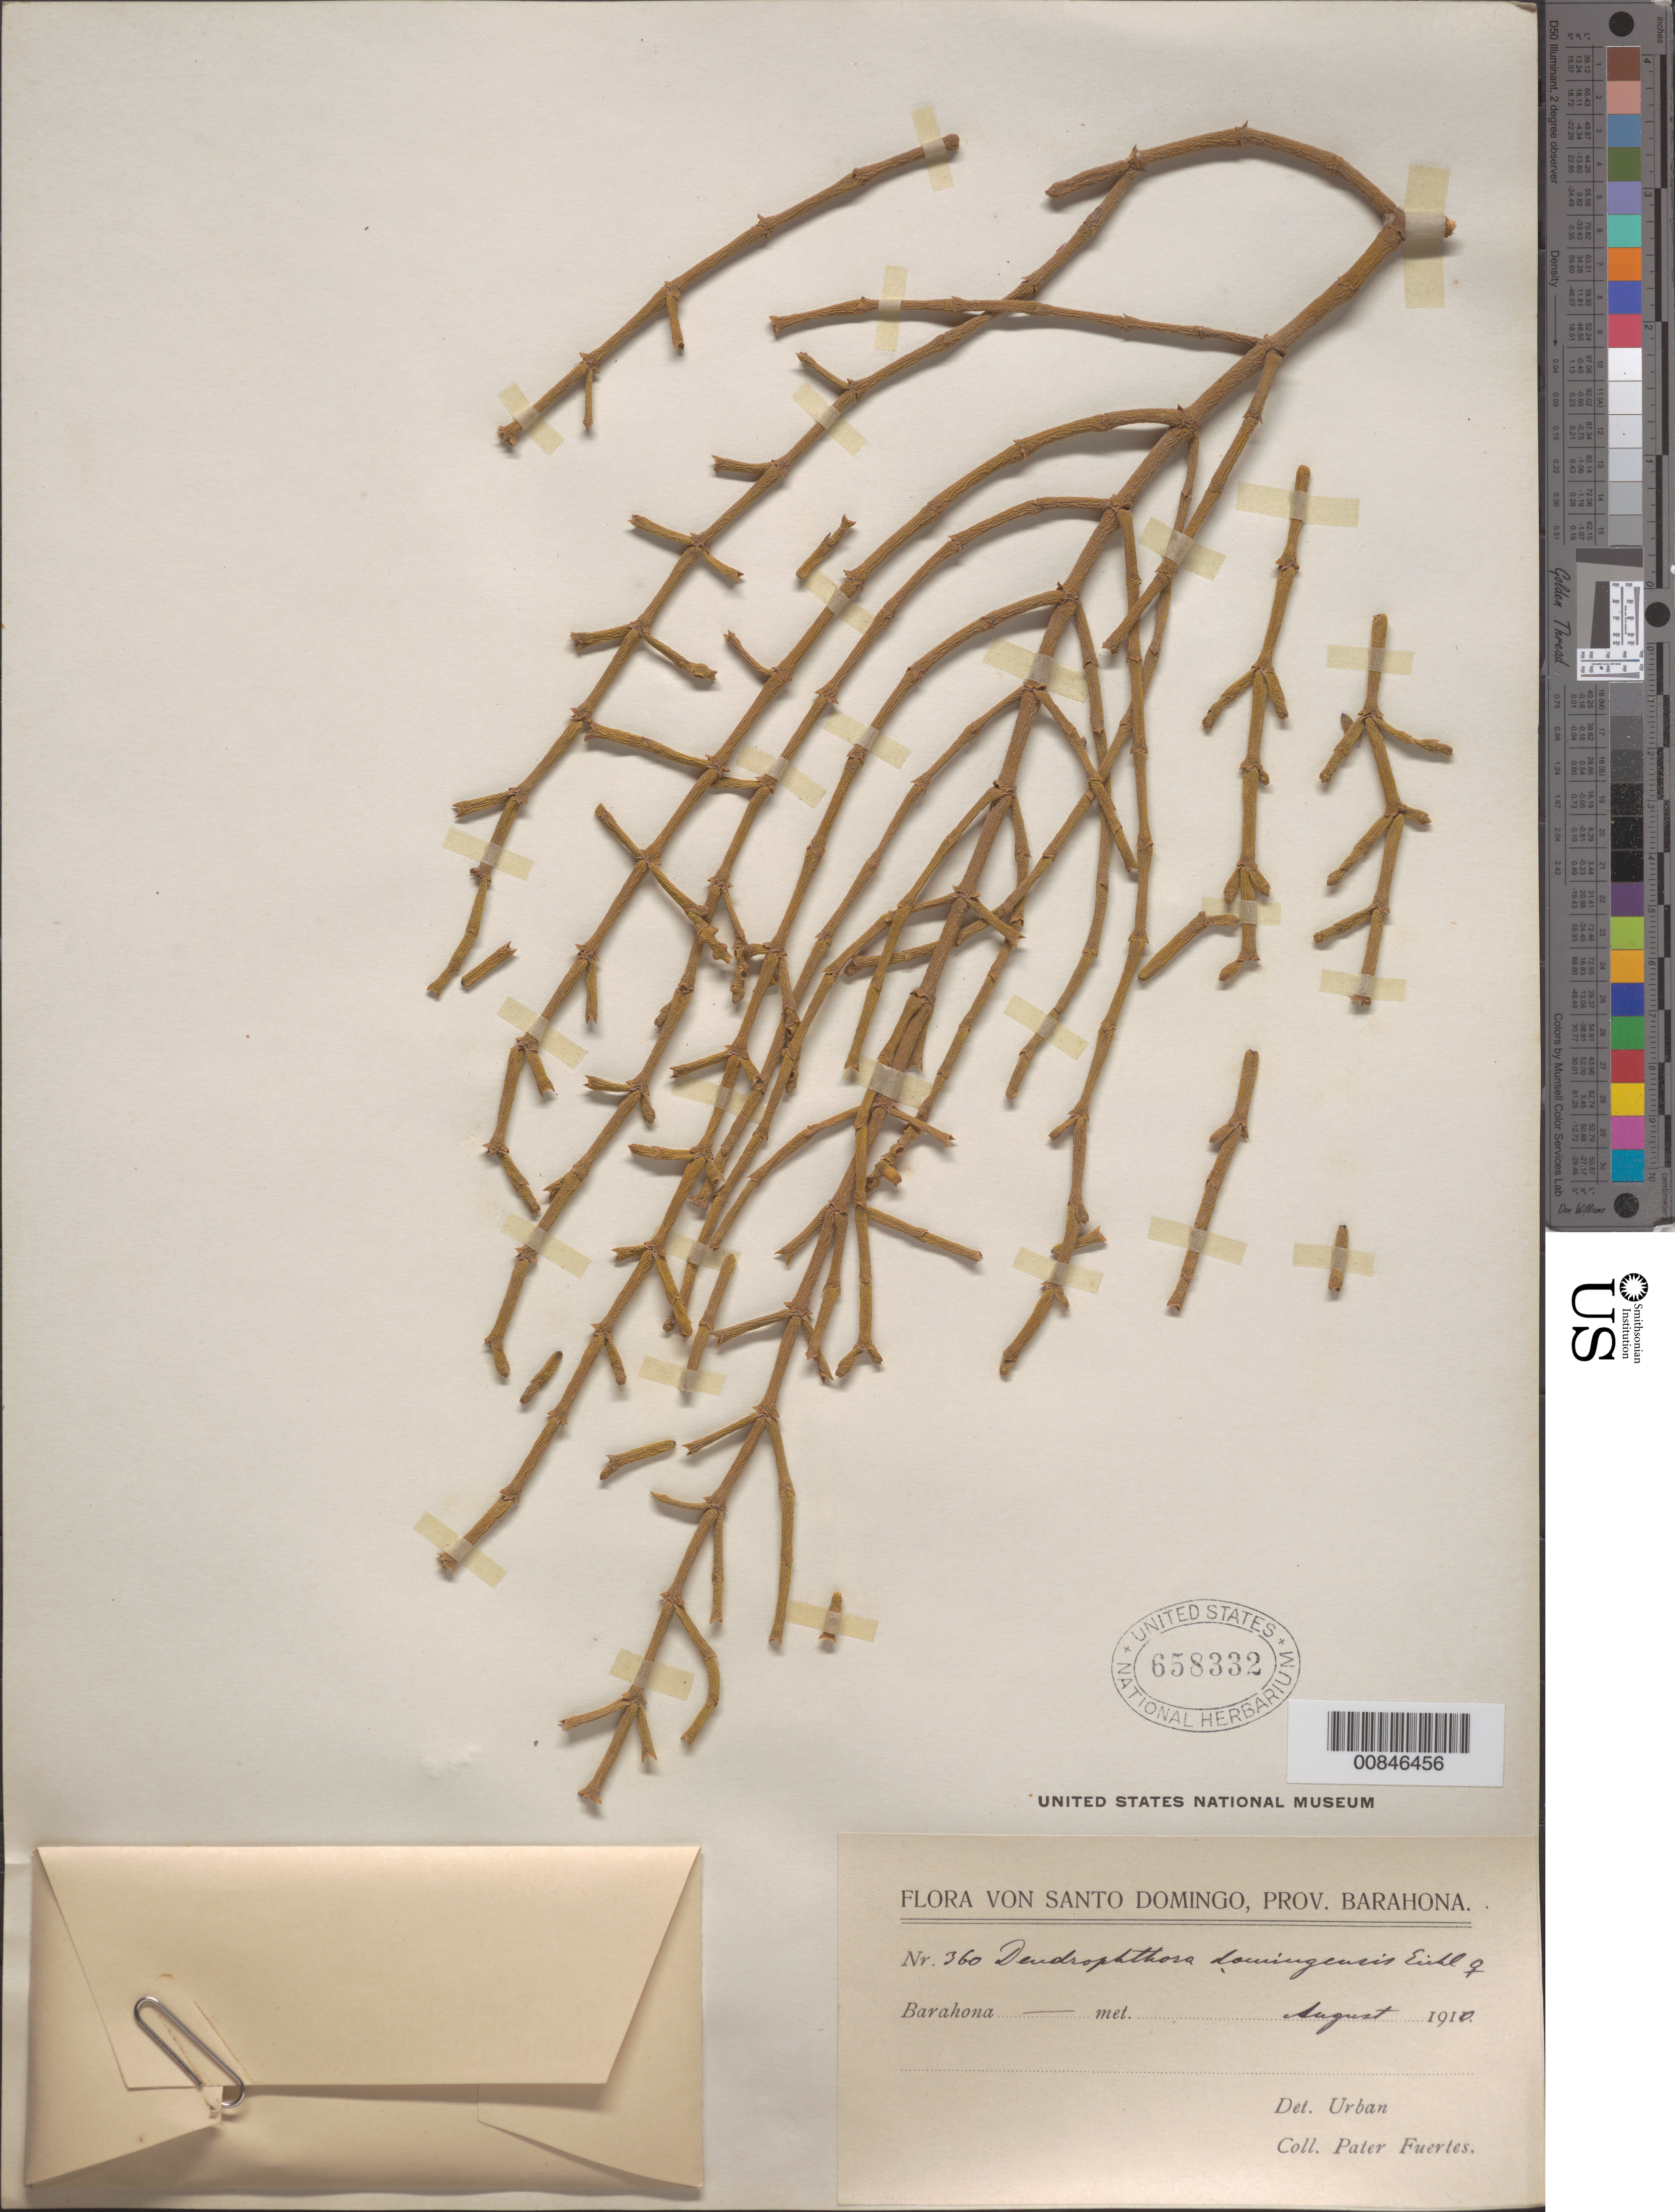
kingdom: Plantae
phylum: Tracheophyta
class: Magnoliopsida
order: Santalales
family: Viscaceae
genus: Dendrophthora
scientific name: Dendrophthora domingensis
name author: (Spreng.) Eichler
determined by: Urban, Ignatz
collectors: M. D. Fuertes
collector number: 360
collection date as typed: Aug 1910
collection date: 1910-08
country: Dominican Republic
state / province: Barahona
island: Hispaniola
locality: Barahona.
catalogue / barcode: US 658332